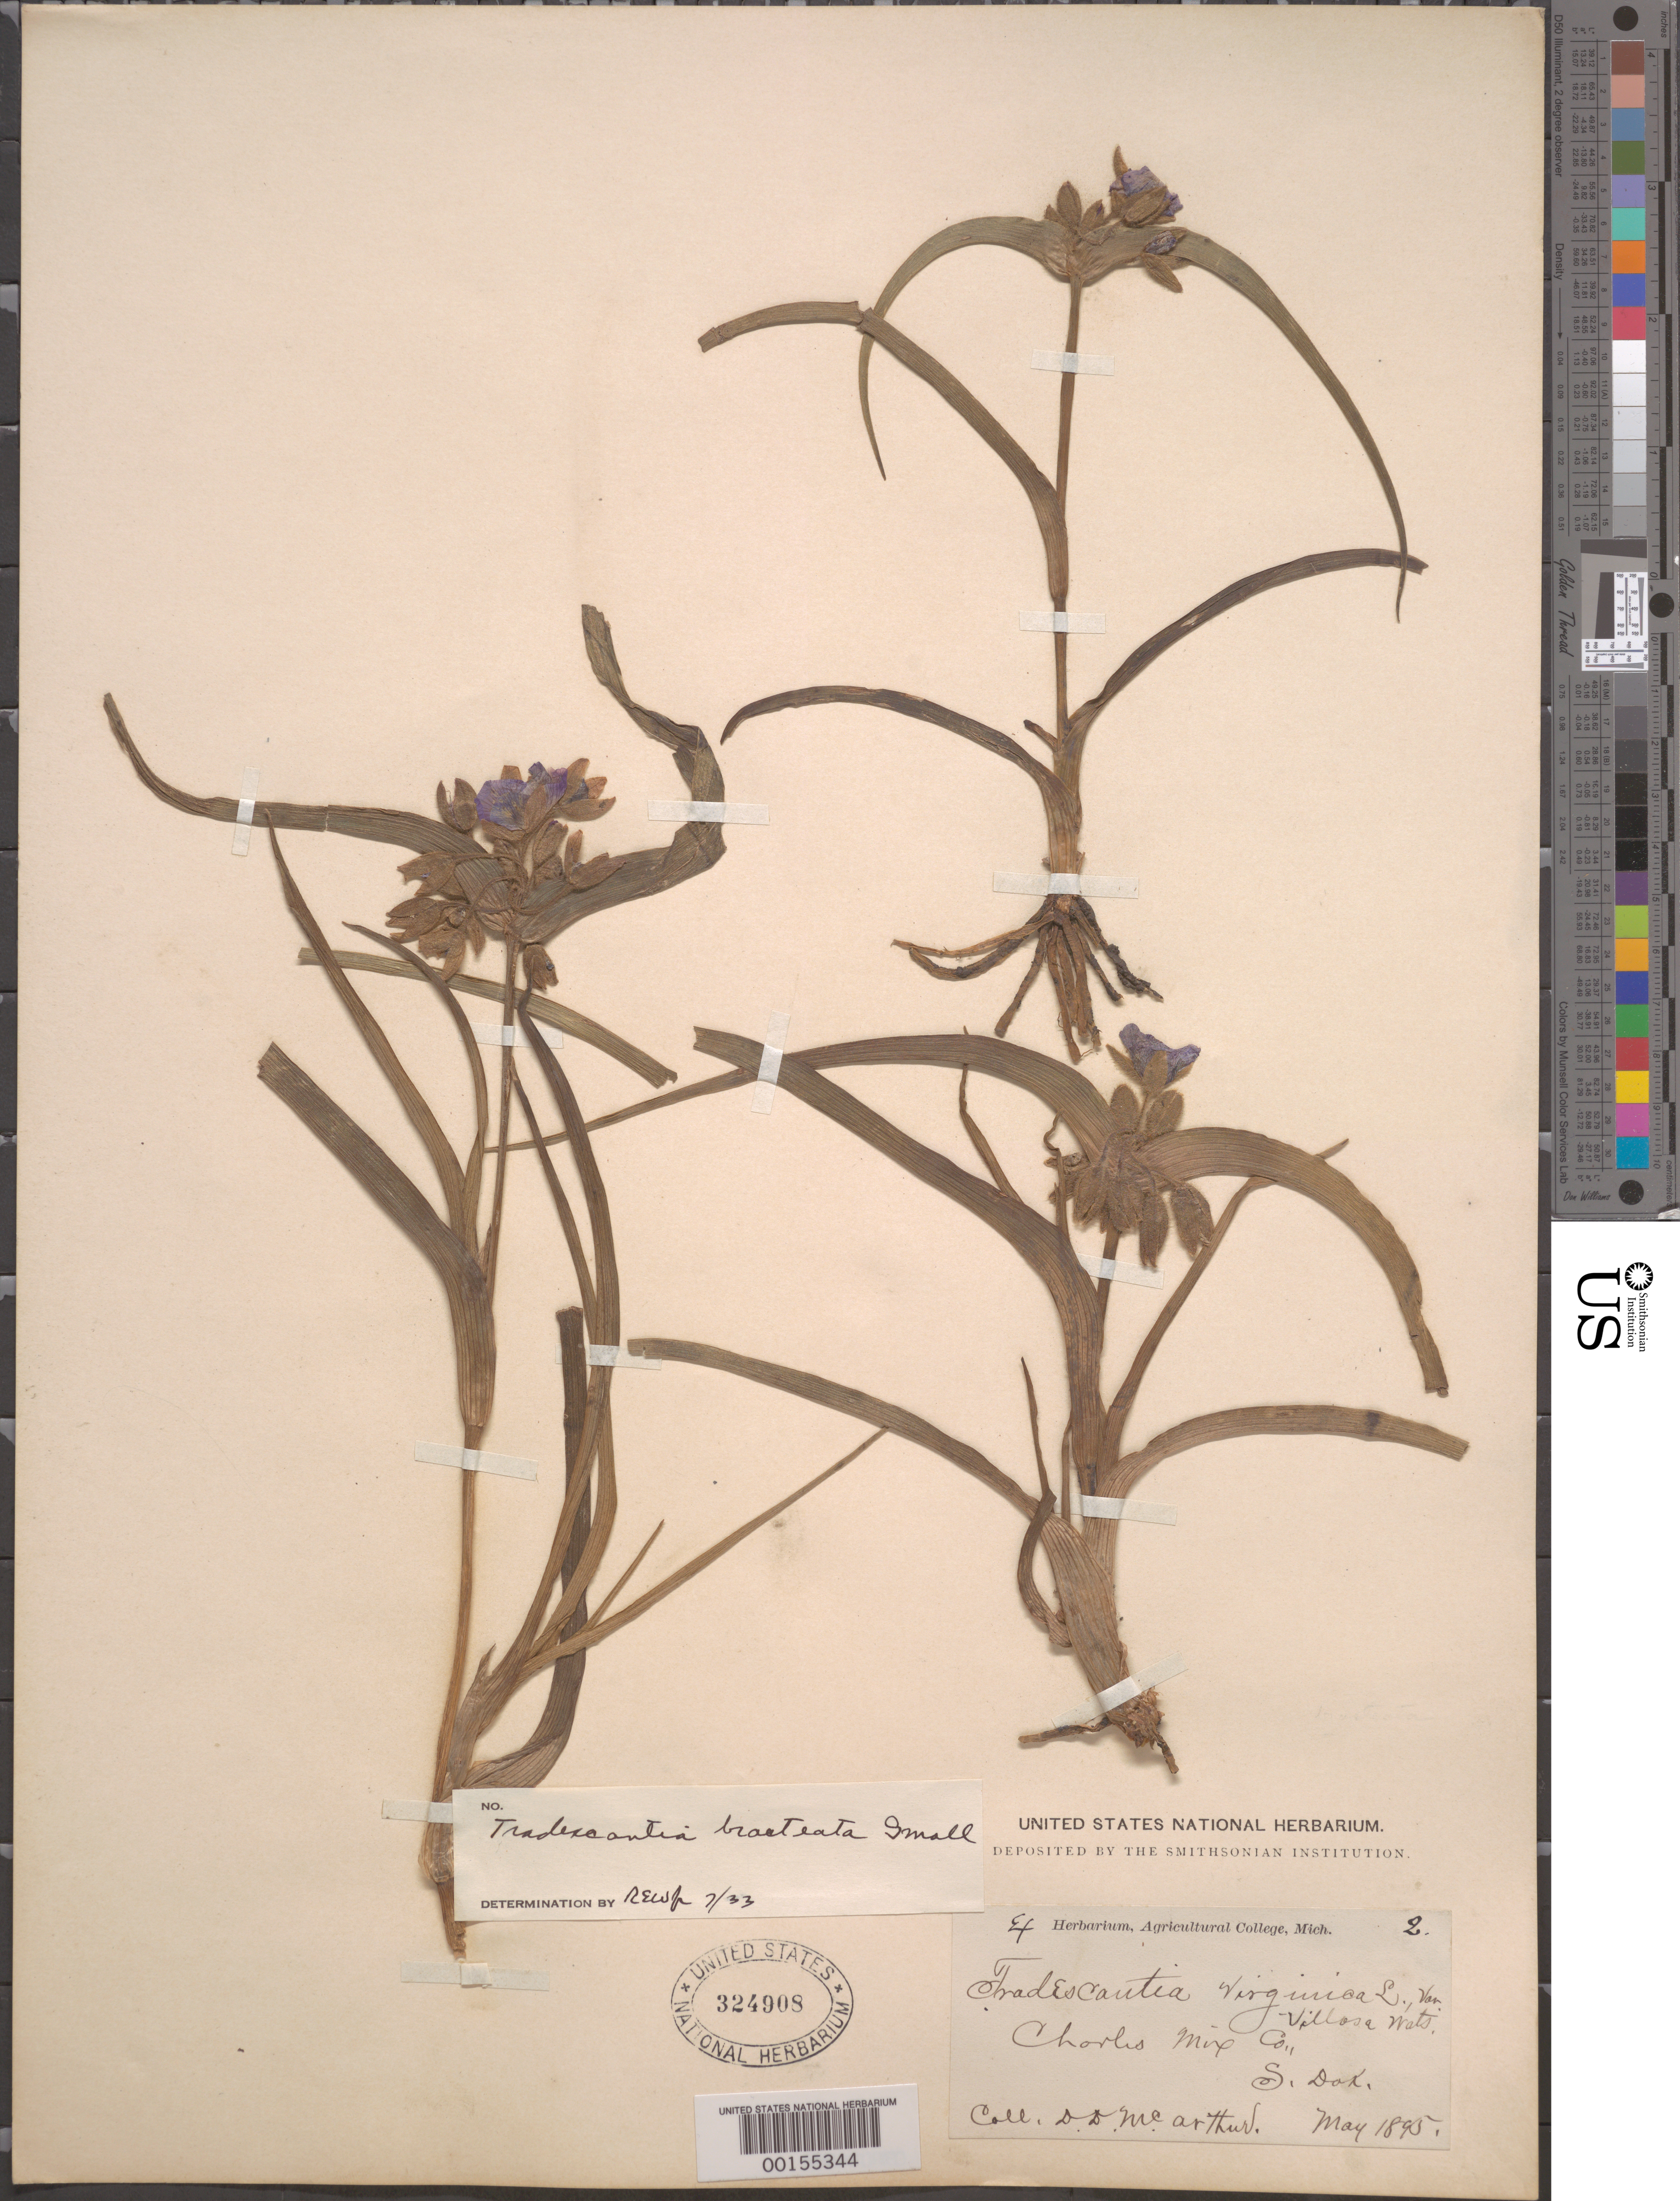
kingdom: Plantae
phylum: Tracheophyta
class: Liliopsida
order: Commelinales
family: Commelinaceae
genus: Tradescantia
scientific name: Tradescantia bracteata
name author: Small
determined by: REW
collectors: D. Mcarthur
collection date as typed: May 1895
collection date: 1895-05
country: United States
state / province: South Dakota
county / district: Charles Mix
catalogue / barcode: US 324908